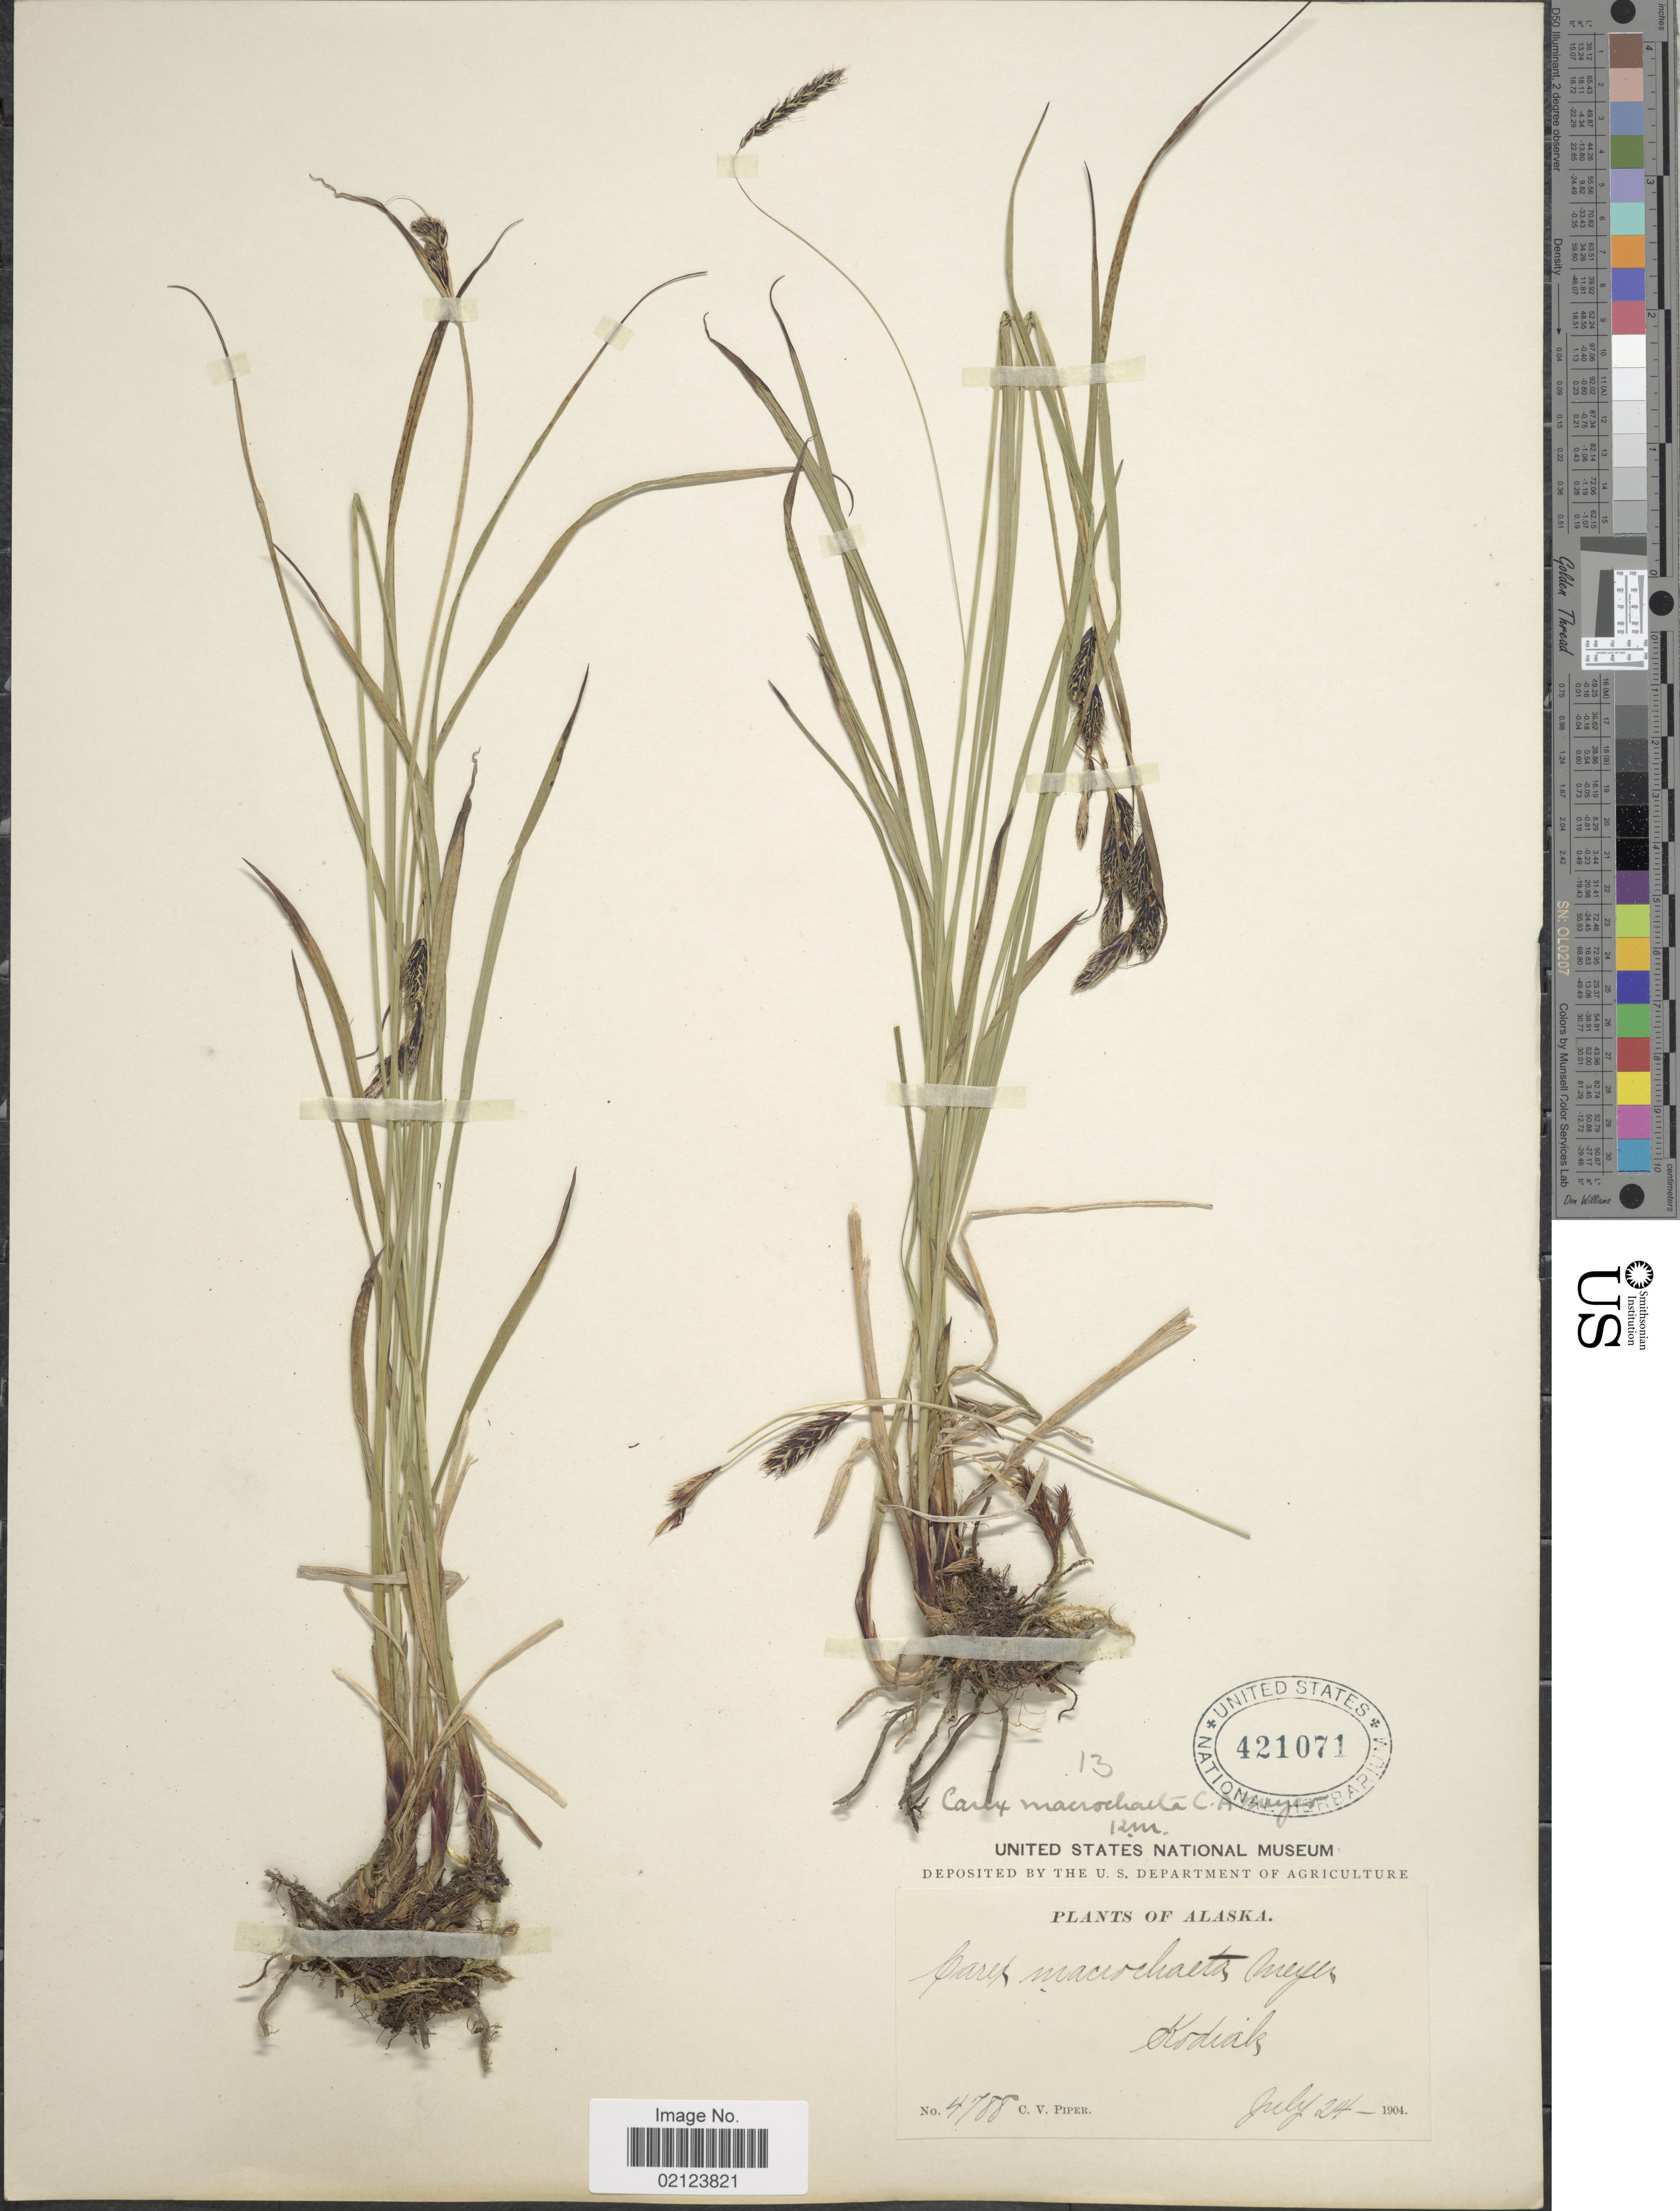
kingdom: Plantae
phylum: Tracheophyta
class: Liliopsida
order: Poales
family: Cyperaceae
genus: Carex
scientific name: Carex macrochaeta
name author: C.A. Mey.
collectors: C. V. Piper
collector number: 4788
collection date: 1904-08-24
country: United States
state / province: Alaska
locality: Kodiak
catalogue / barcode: US 421071